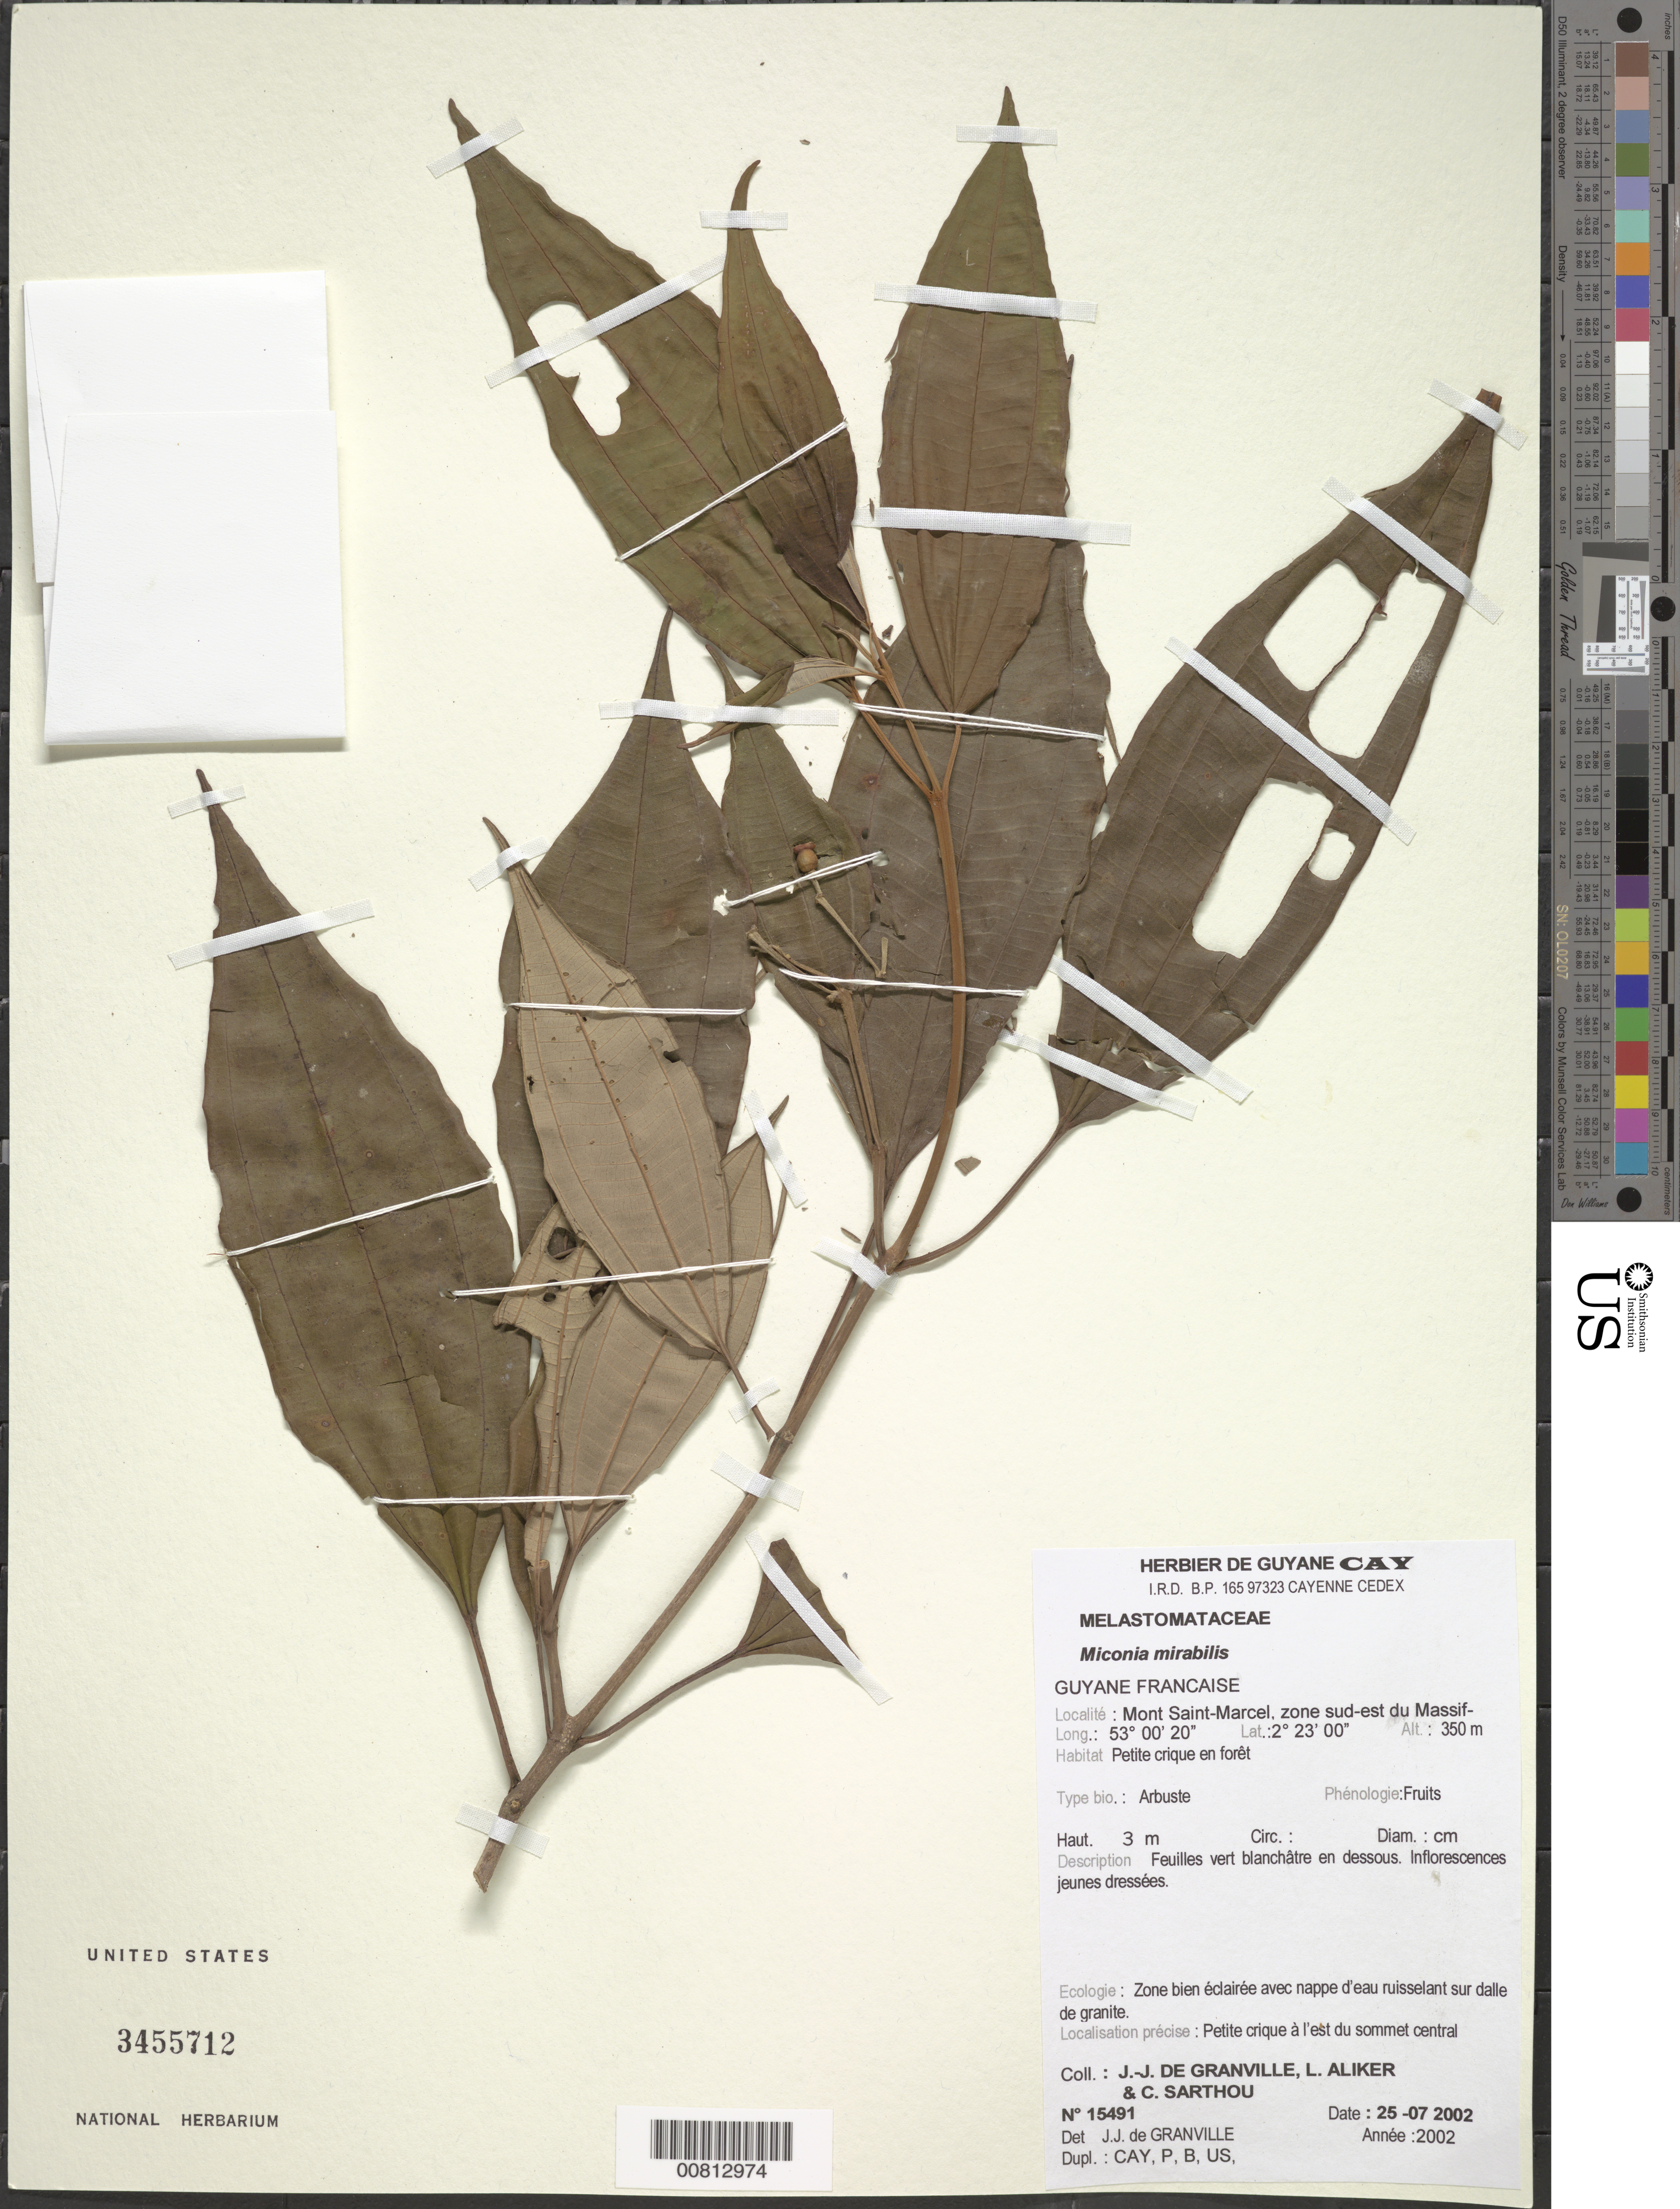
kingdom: Plantae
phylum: Tracheophyta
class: Magnoliopsida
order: Myrtales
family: Melastomataceae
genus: Miconia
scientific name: Miconia mirabilis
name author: (Aubl.) L.O. Williams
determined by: Granville, J. J. de, (CAY), Institut de Recherche pour le Developpement (IRD) (FRENCH GUIANA)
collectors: J.-J. de Granville, L. Aliker & C. Sarthou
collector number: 15491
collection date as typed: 25-Jul-02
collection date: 2002-07-25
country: French Guiana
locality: Mont Saint-Marcel, zone sud-est du massif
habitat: Petite crique en forêt; zone bien eclairee avec nappe d'eau ruisselant sur dalle de granite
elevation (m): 350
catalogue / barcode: US 3455712